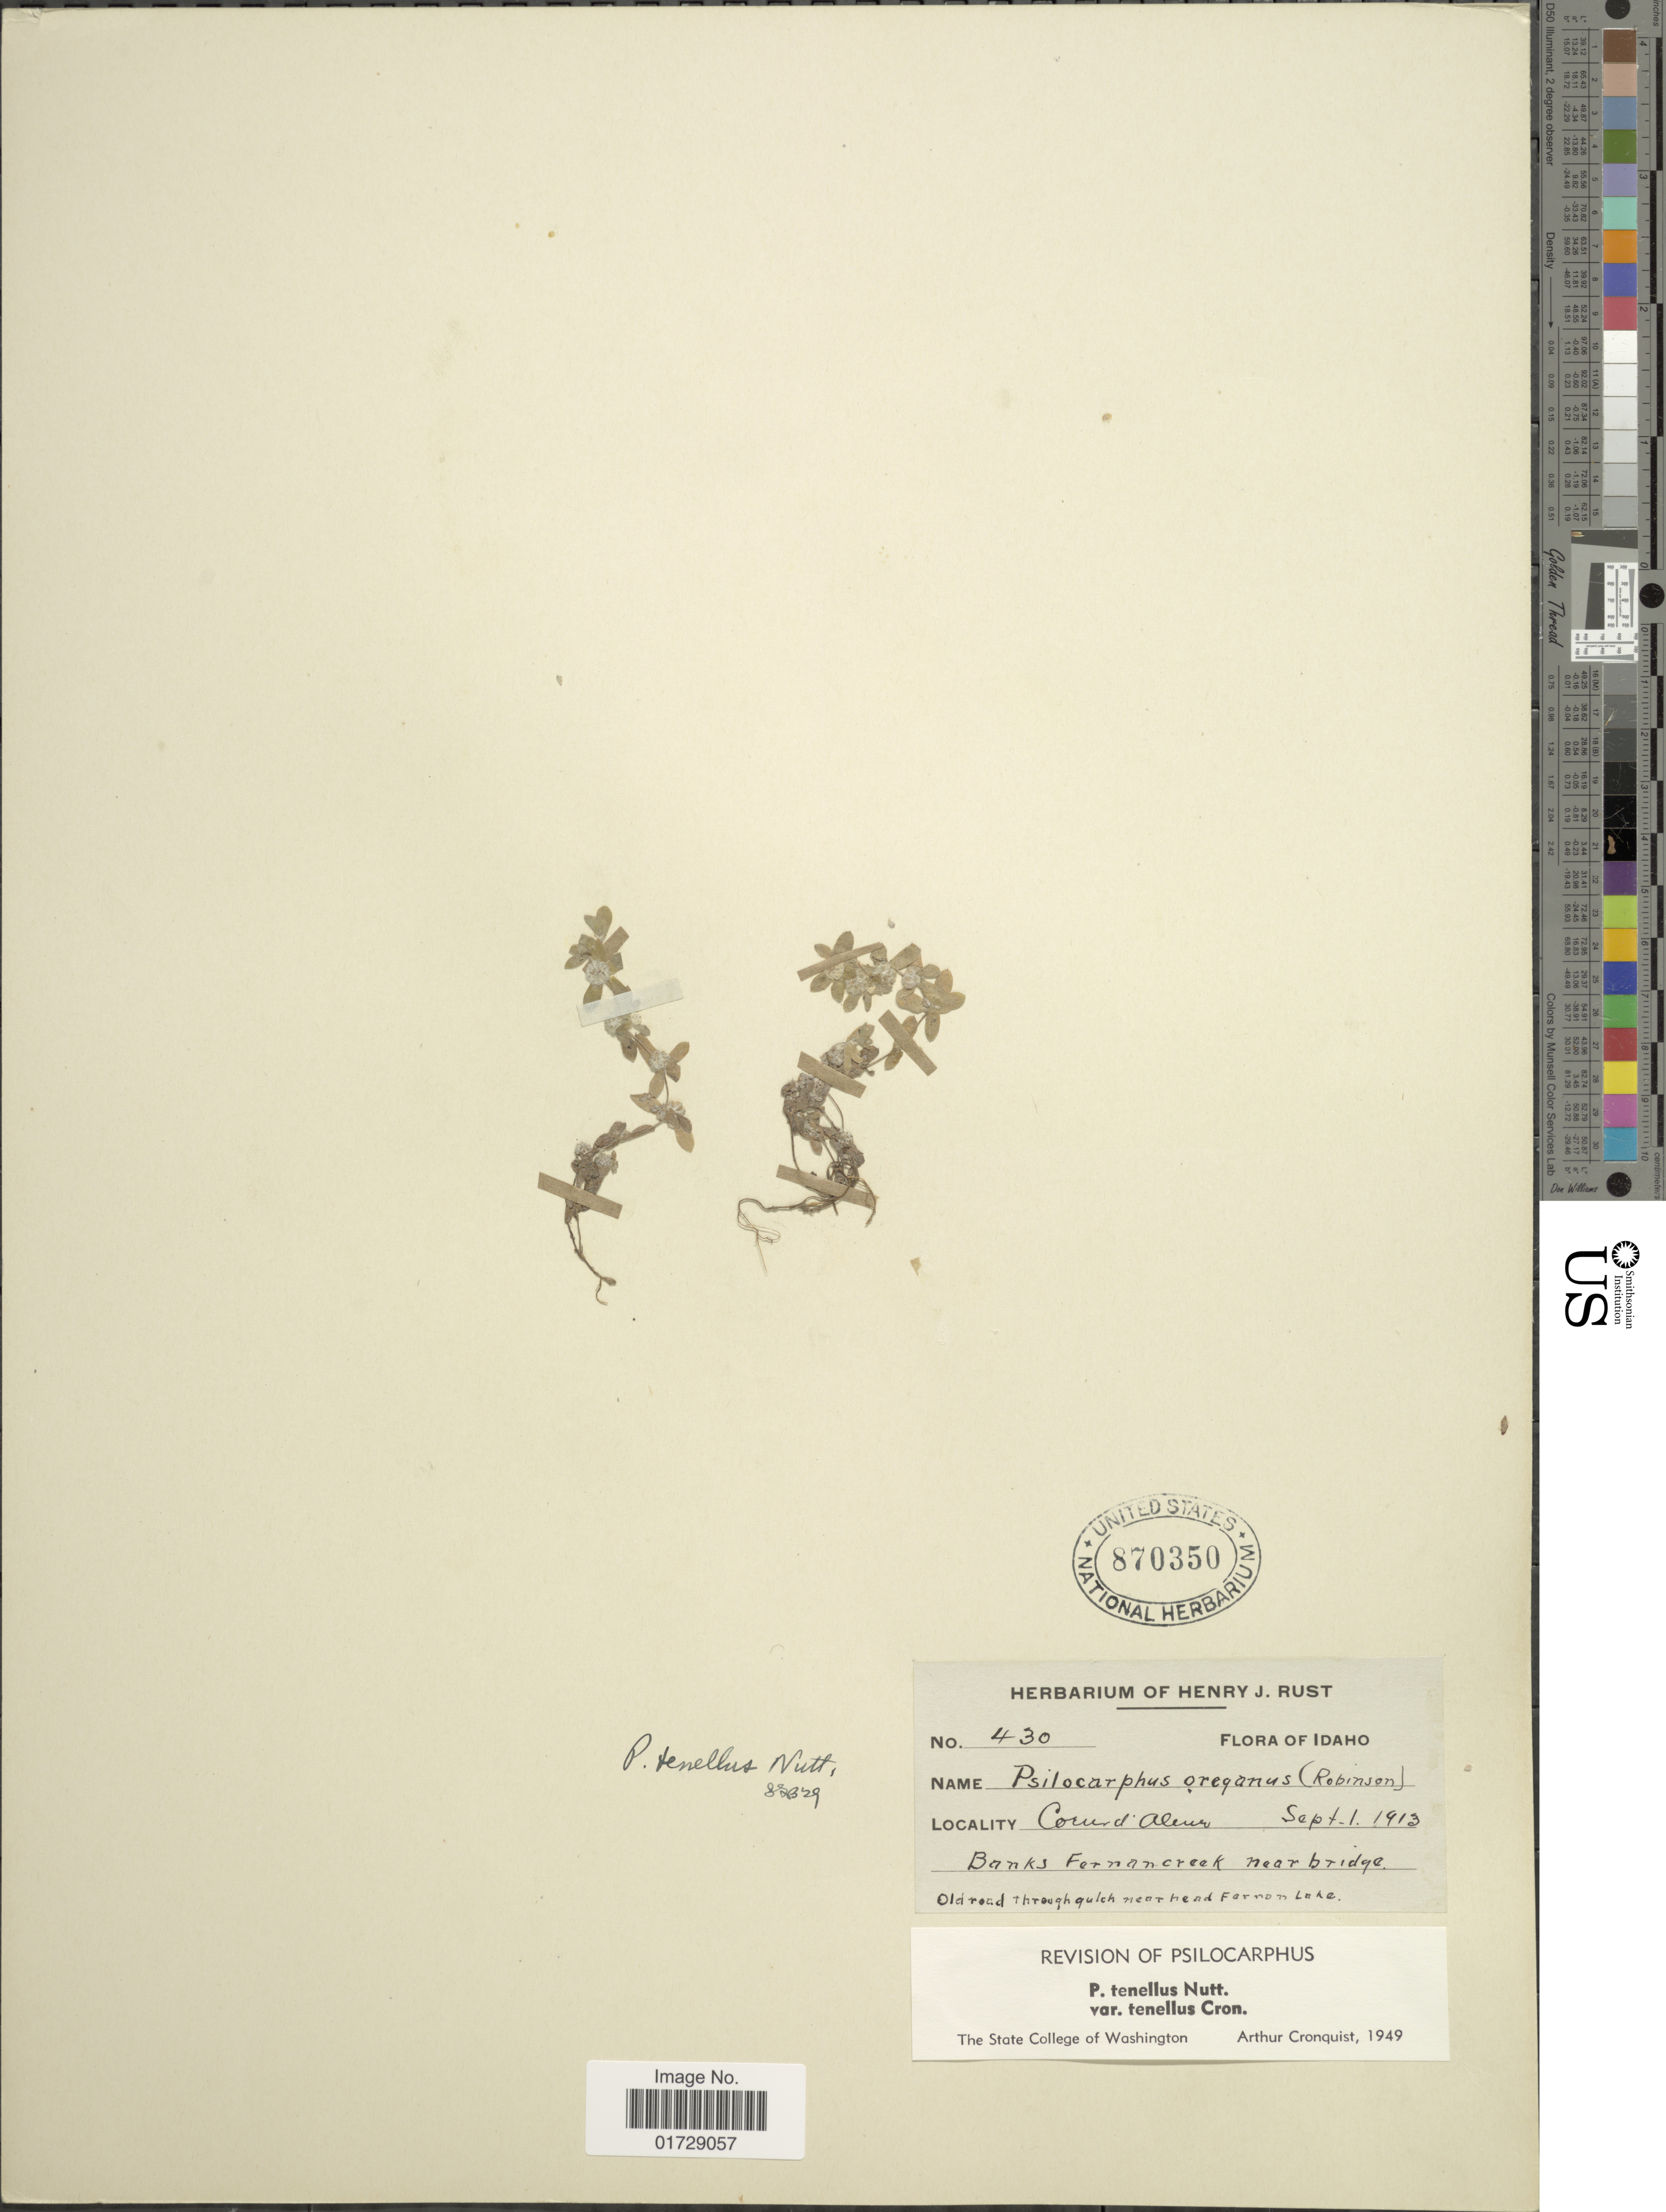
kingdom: Plantae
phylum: Tracheophyta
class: Magnoliopsida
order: Asterales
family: Asteraceae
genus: Psilocarphus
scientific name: Psilocarphus tenellus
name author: Nutt.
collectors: ex herb. Henry J. Rust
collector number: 430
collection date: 1913-09-01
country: United States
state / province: Idaho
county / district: Kootenai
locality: Coeur d'Alene, Banks Fernan creek near bridge, old road through gulch near head Fernan Lake.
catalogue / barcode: US 870350